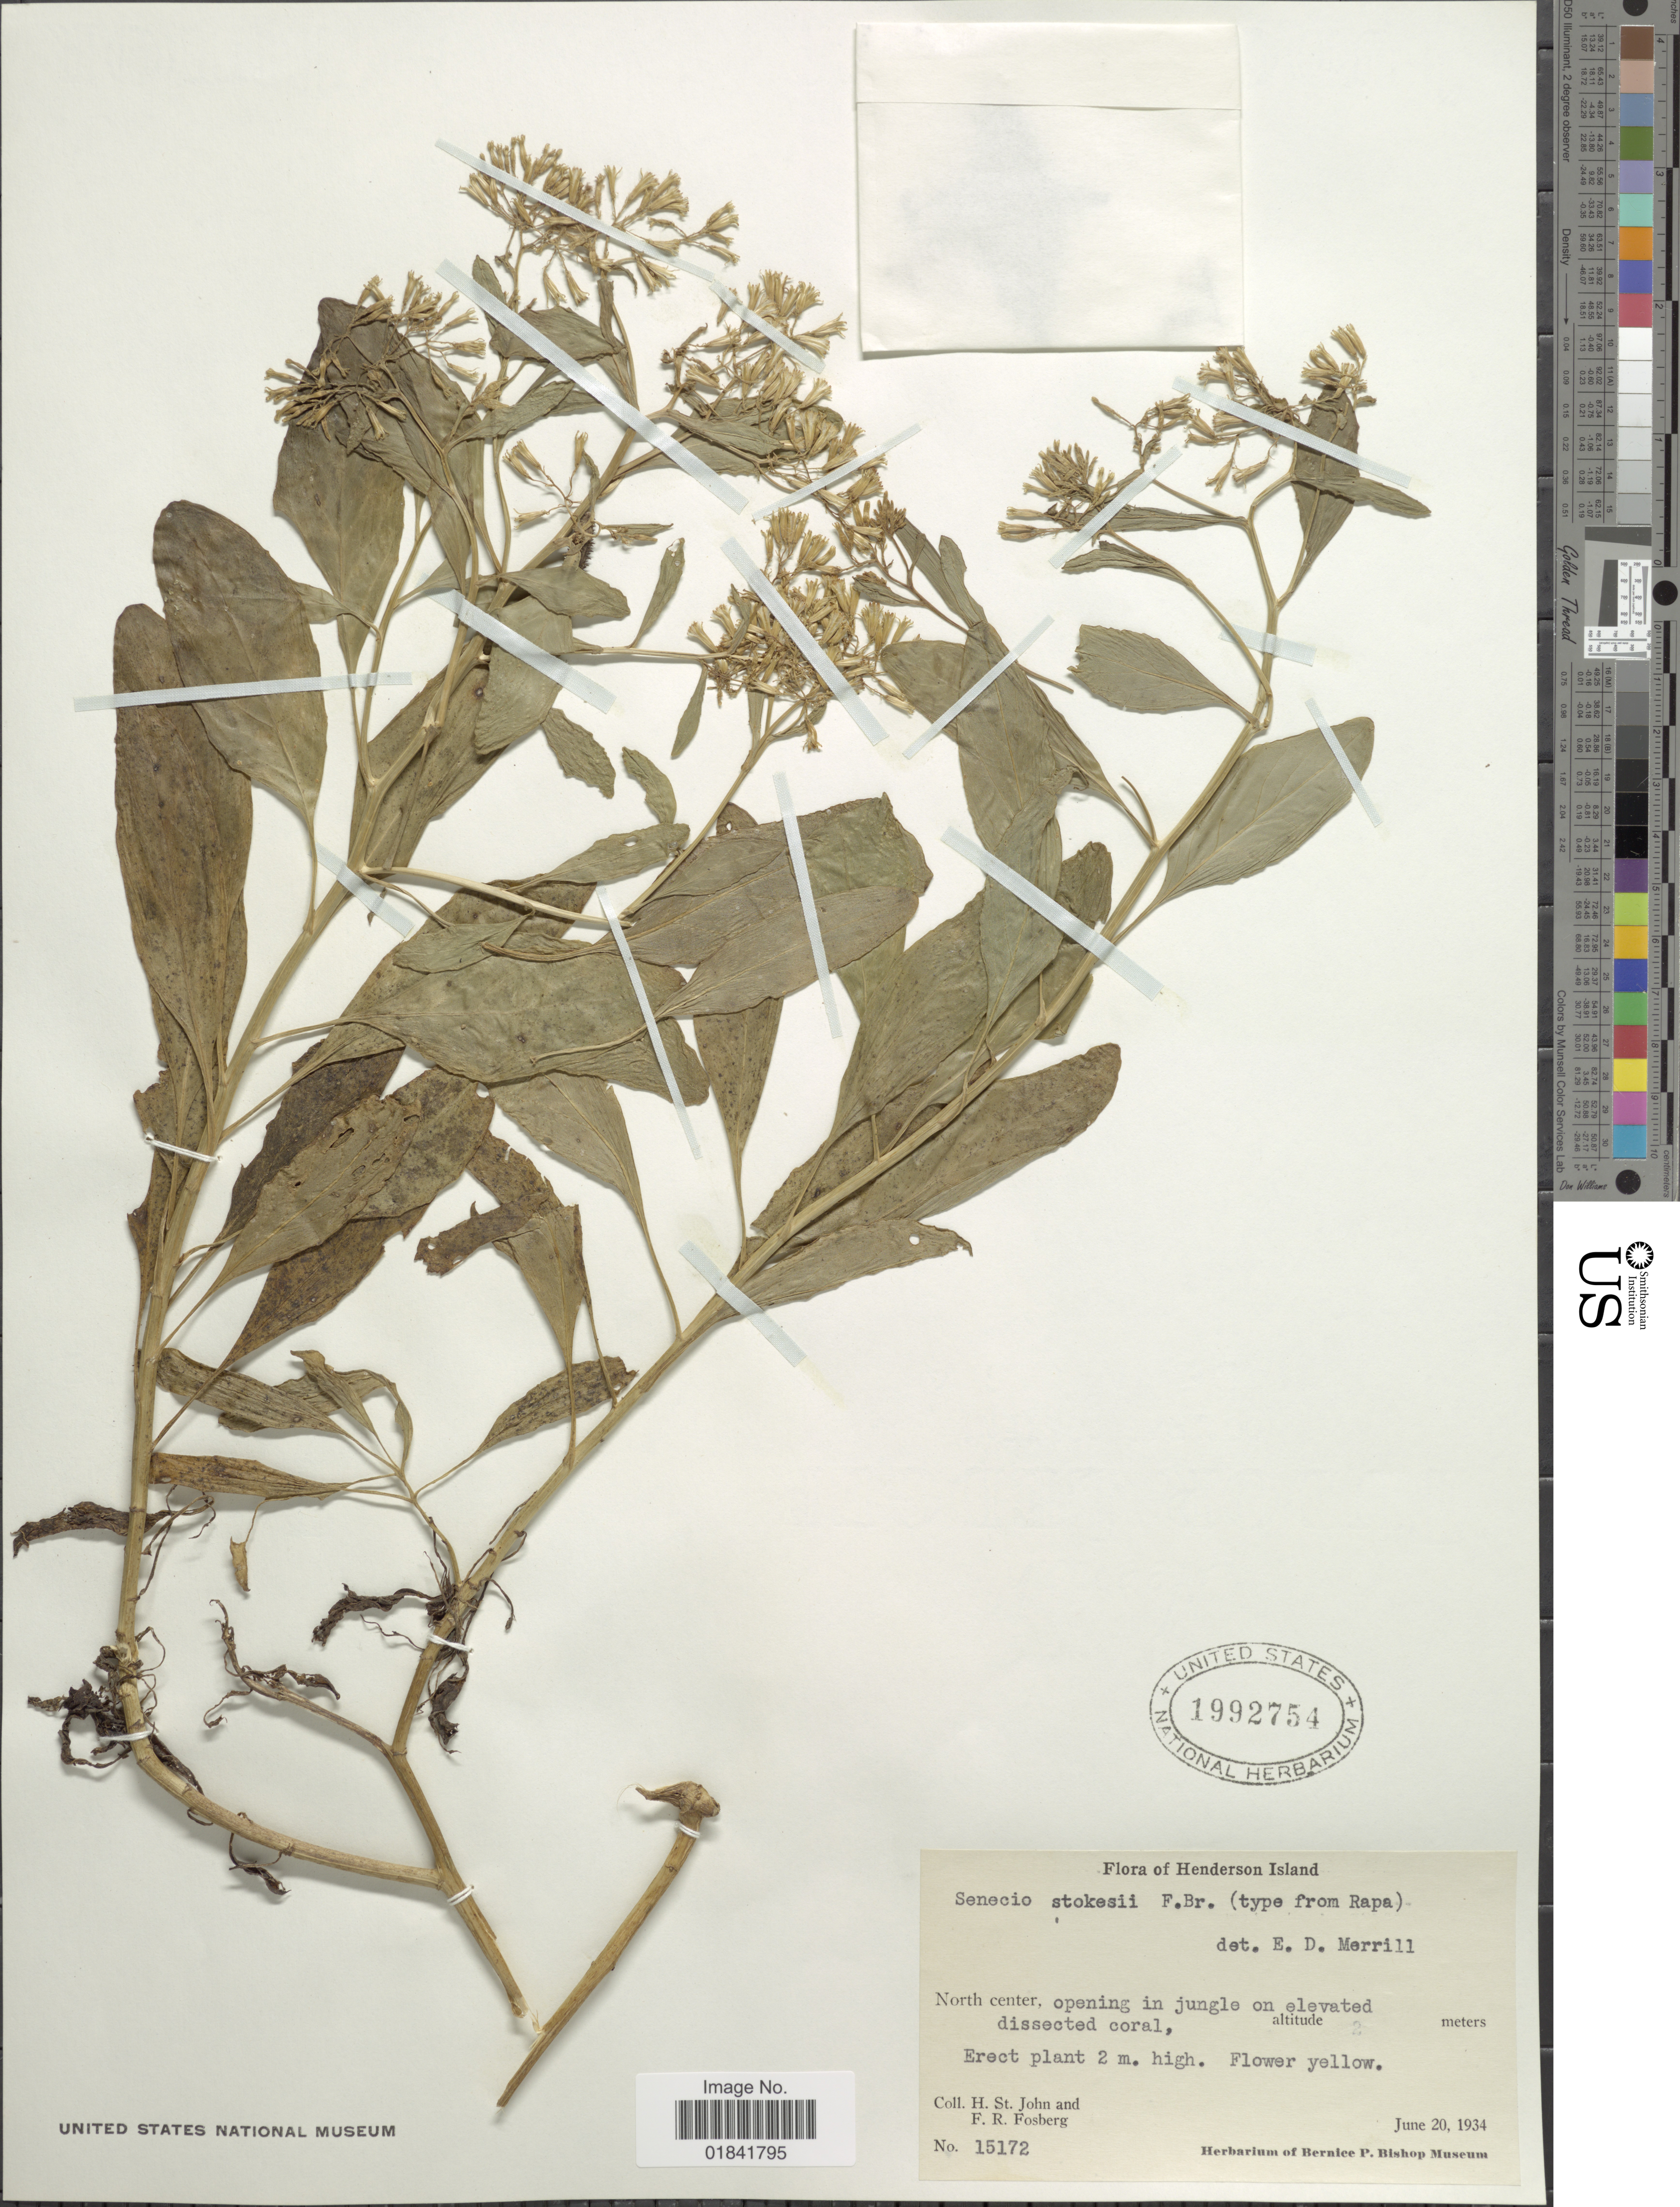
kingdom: Plantae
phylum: Tracheophyta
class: Magnoliopsida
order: Asterales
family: Asteraceae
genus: Senecio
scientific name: Senecio stokesii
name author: F. Br.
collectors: H. St. John & F. R. Fosberg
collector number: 15172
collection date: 1934-06-20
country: Pitcairn Islands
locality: Henderson Island, North center, opening in jungle on elevated dissected coral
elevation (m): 2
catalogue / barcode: US 1992754